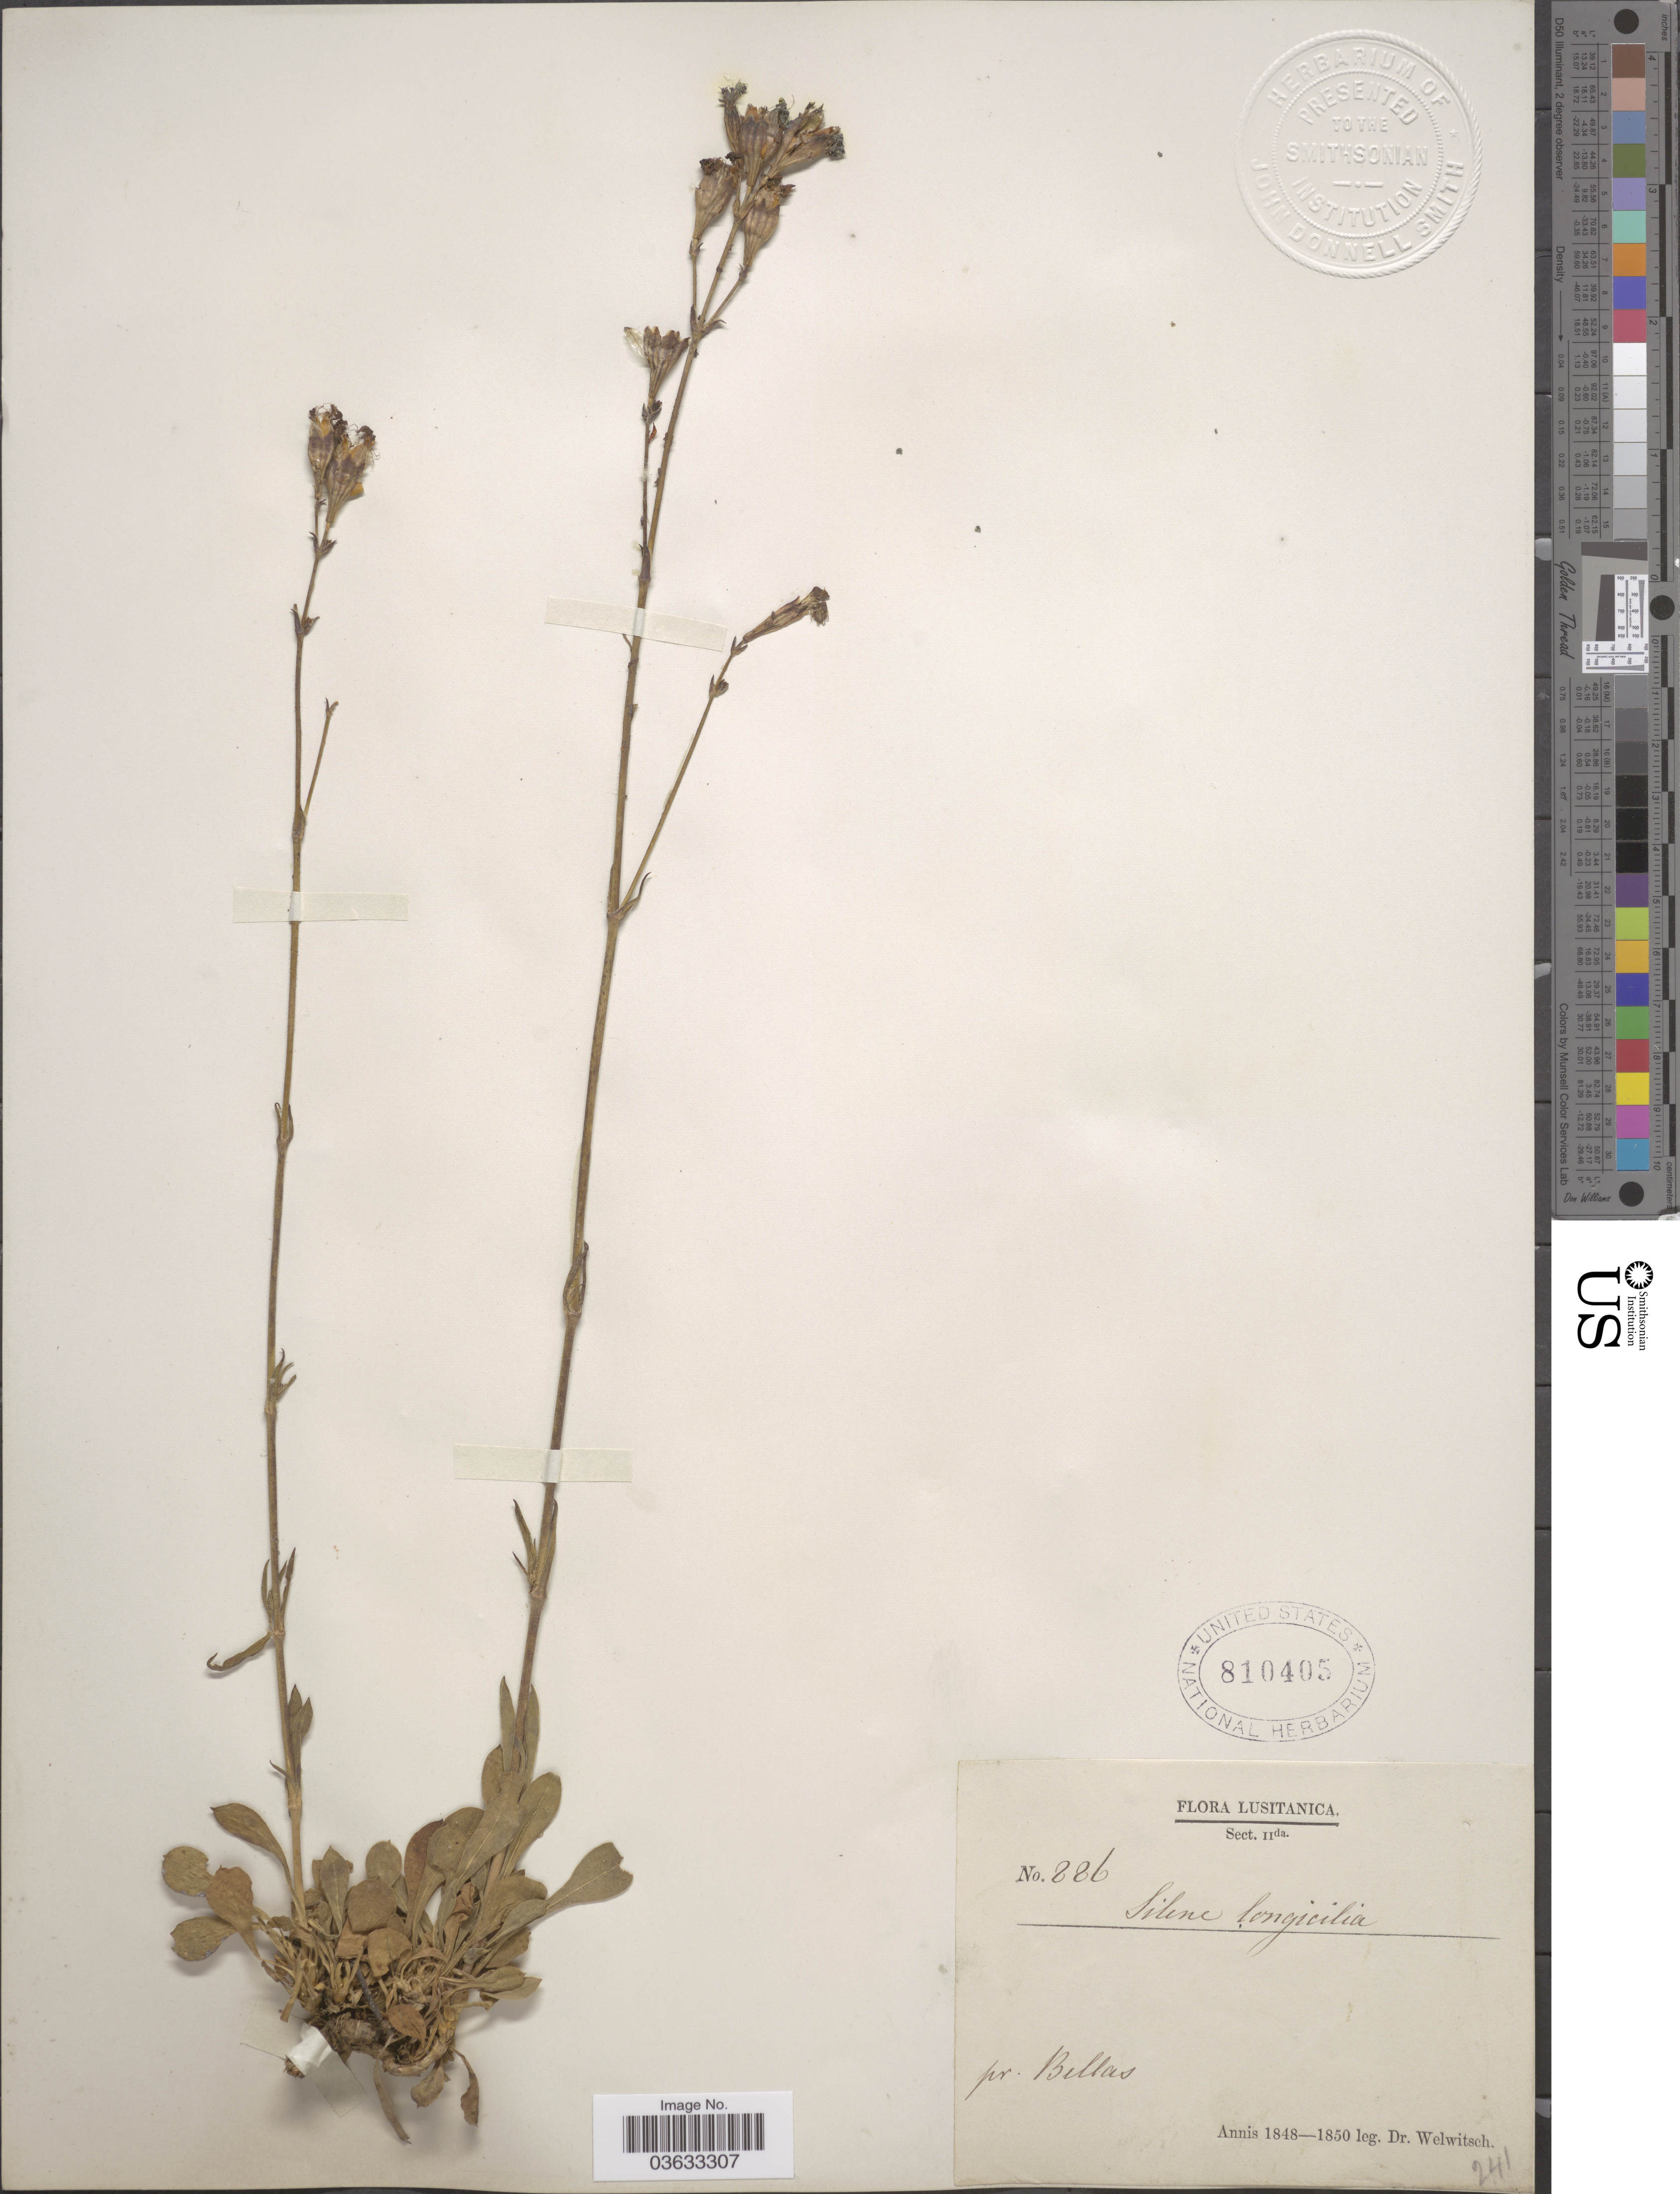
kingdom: Plantae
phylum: Tracheophyta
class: Magnoliopsida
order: Caryophyllales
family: Caryophyllaceae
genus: Silene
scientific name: Silene longicilia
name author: (Brot.) Otth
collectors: -. Welwitsch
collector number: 886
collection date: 1848/1850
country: Portugal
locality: Lusitanica.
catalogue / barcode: US 810405